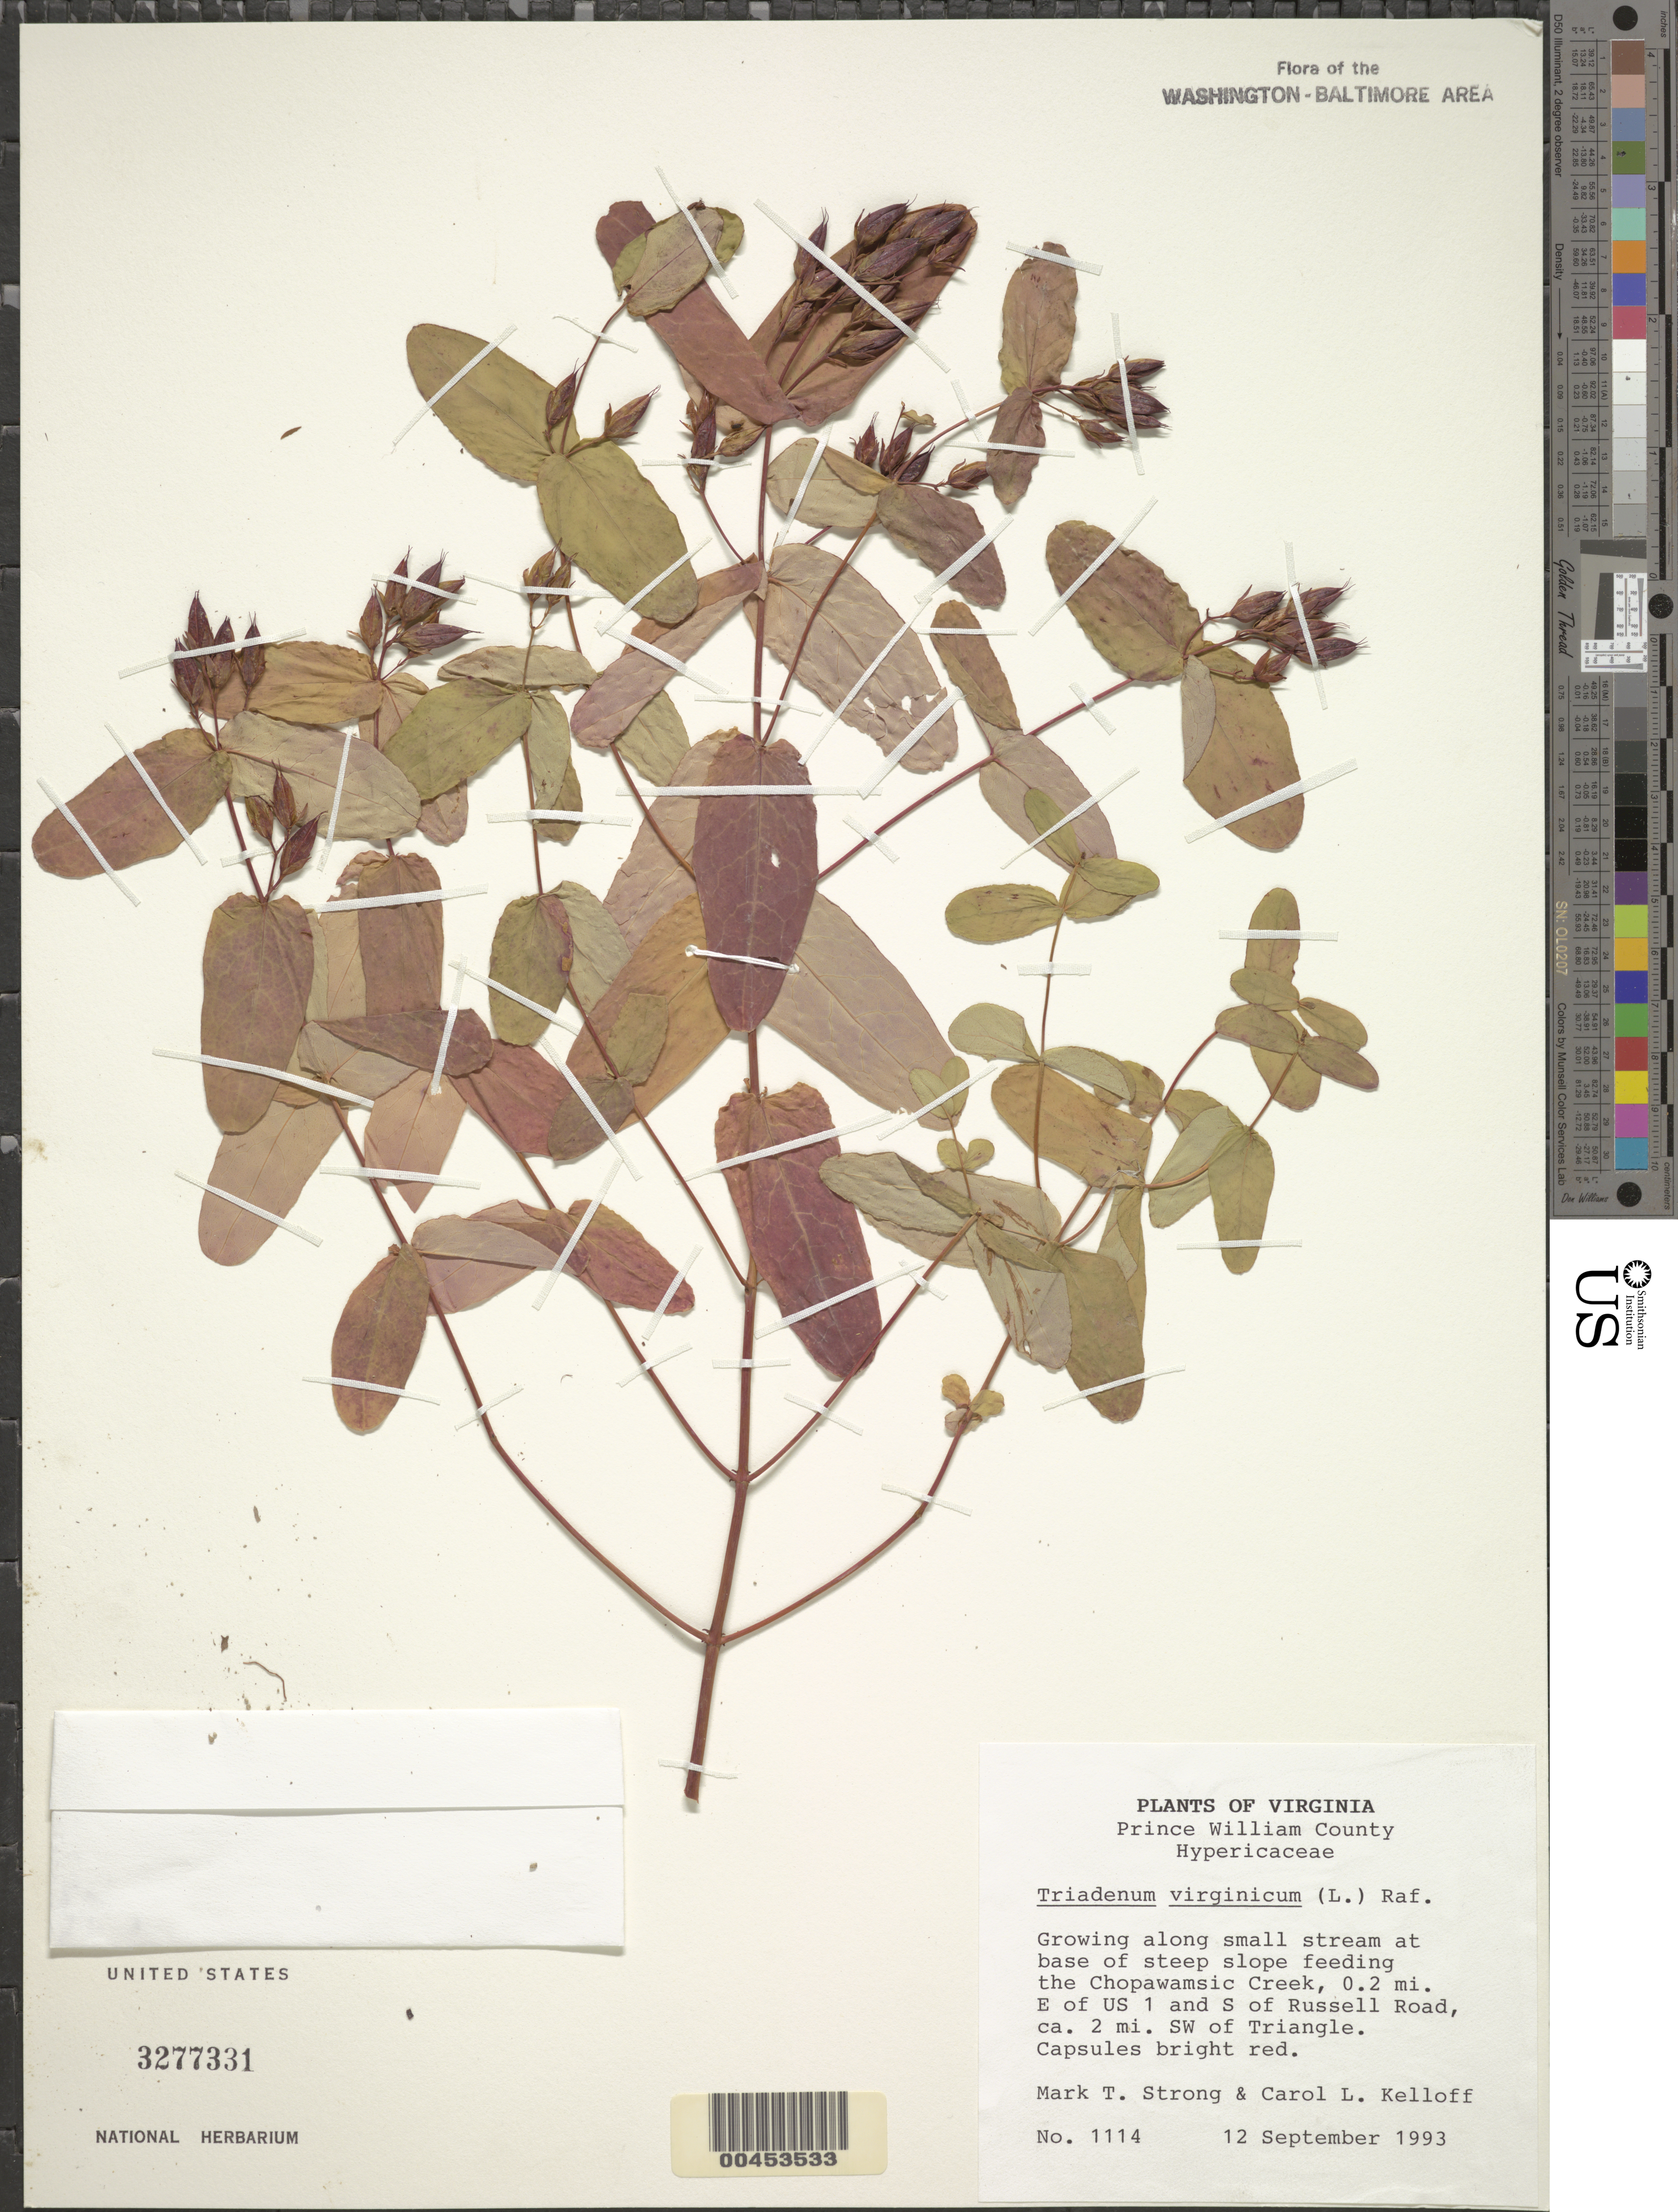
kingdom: Plantae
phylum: Tracheophyta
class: Magnoliopsida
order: Malpighiales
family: Hypericaceae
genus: Hypericum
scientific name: Hypericum virginicum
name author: L.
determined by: Strong, Mark T., (BOT), Smithsonian Institution - National Museum of Natural History (UNITED STATES)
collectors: M. T. Strong & C. L. Kelloff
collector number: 1114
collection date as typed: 12 Sep 1993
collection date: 1993-09-12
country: United States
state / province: Virginia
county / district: Prince William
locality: Along Chopawamsic Creek, E of US 1 and S of Russell Road, SW of Triangle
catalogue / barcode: US 3277331